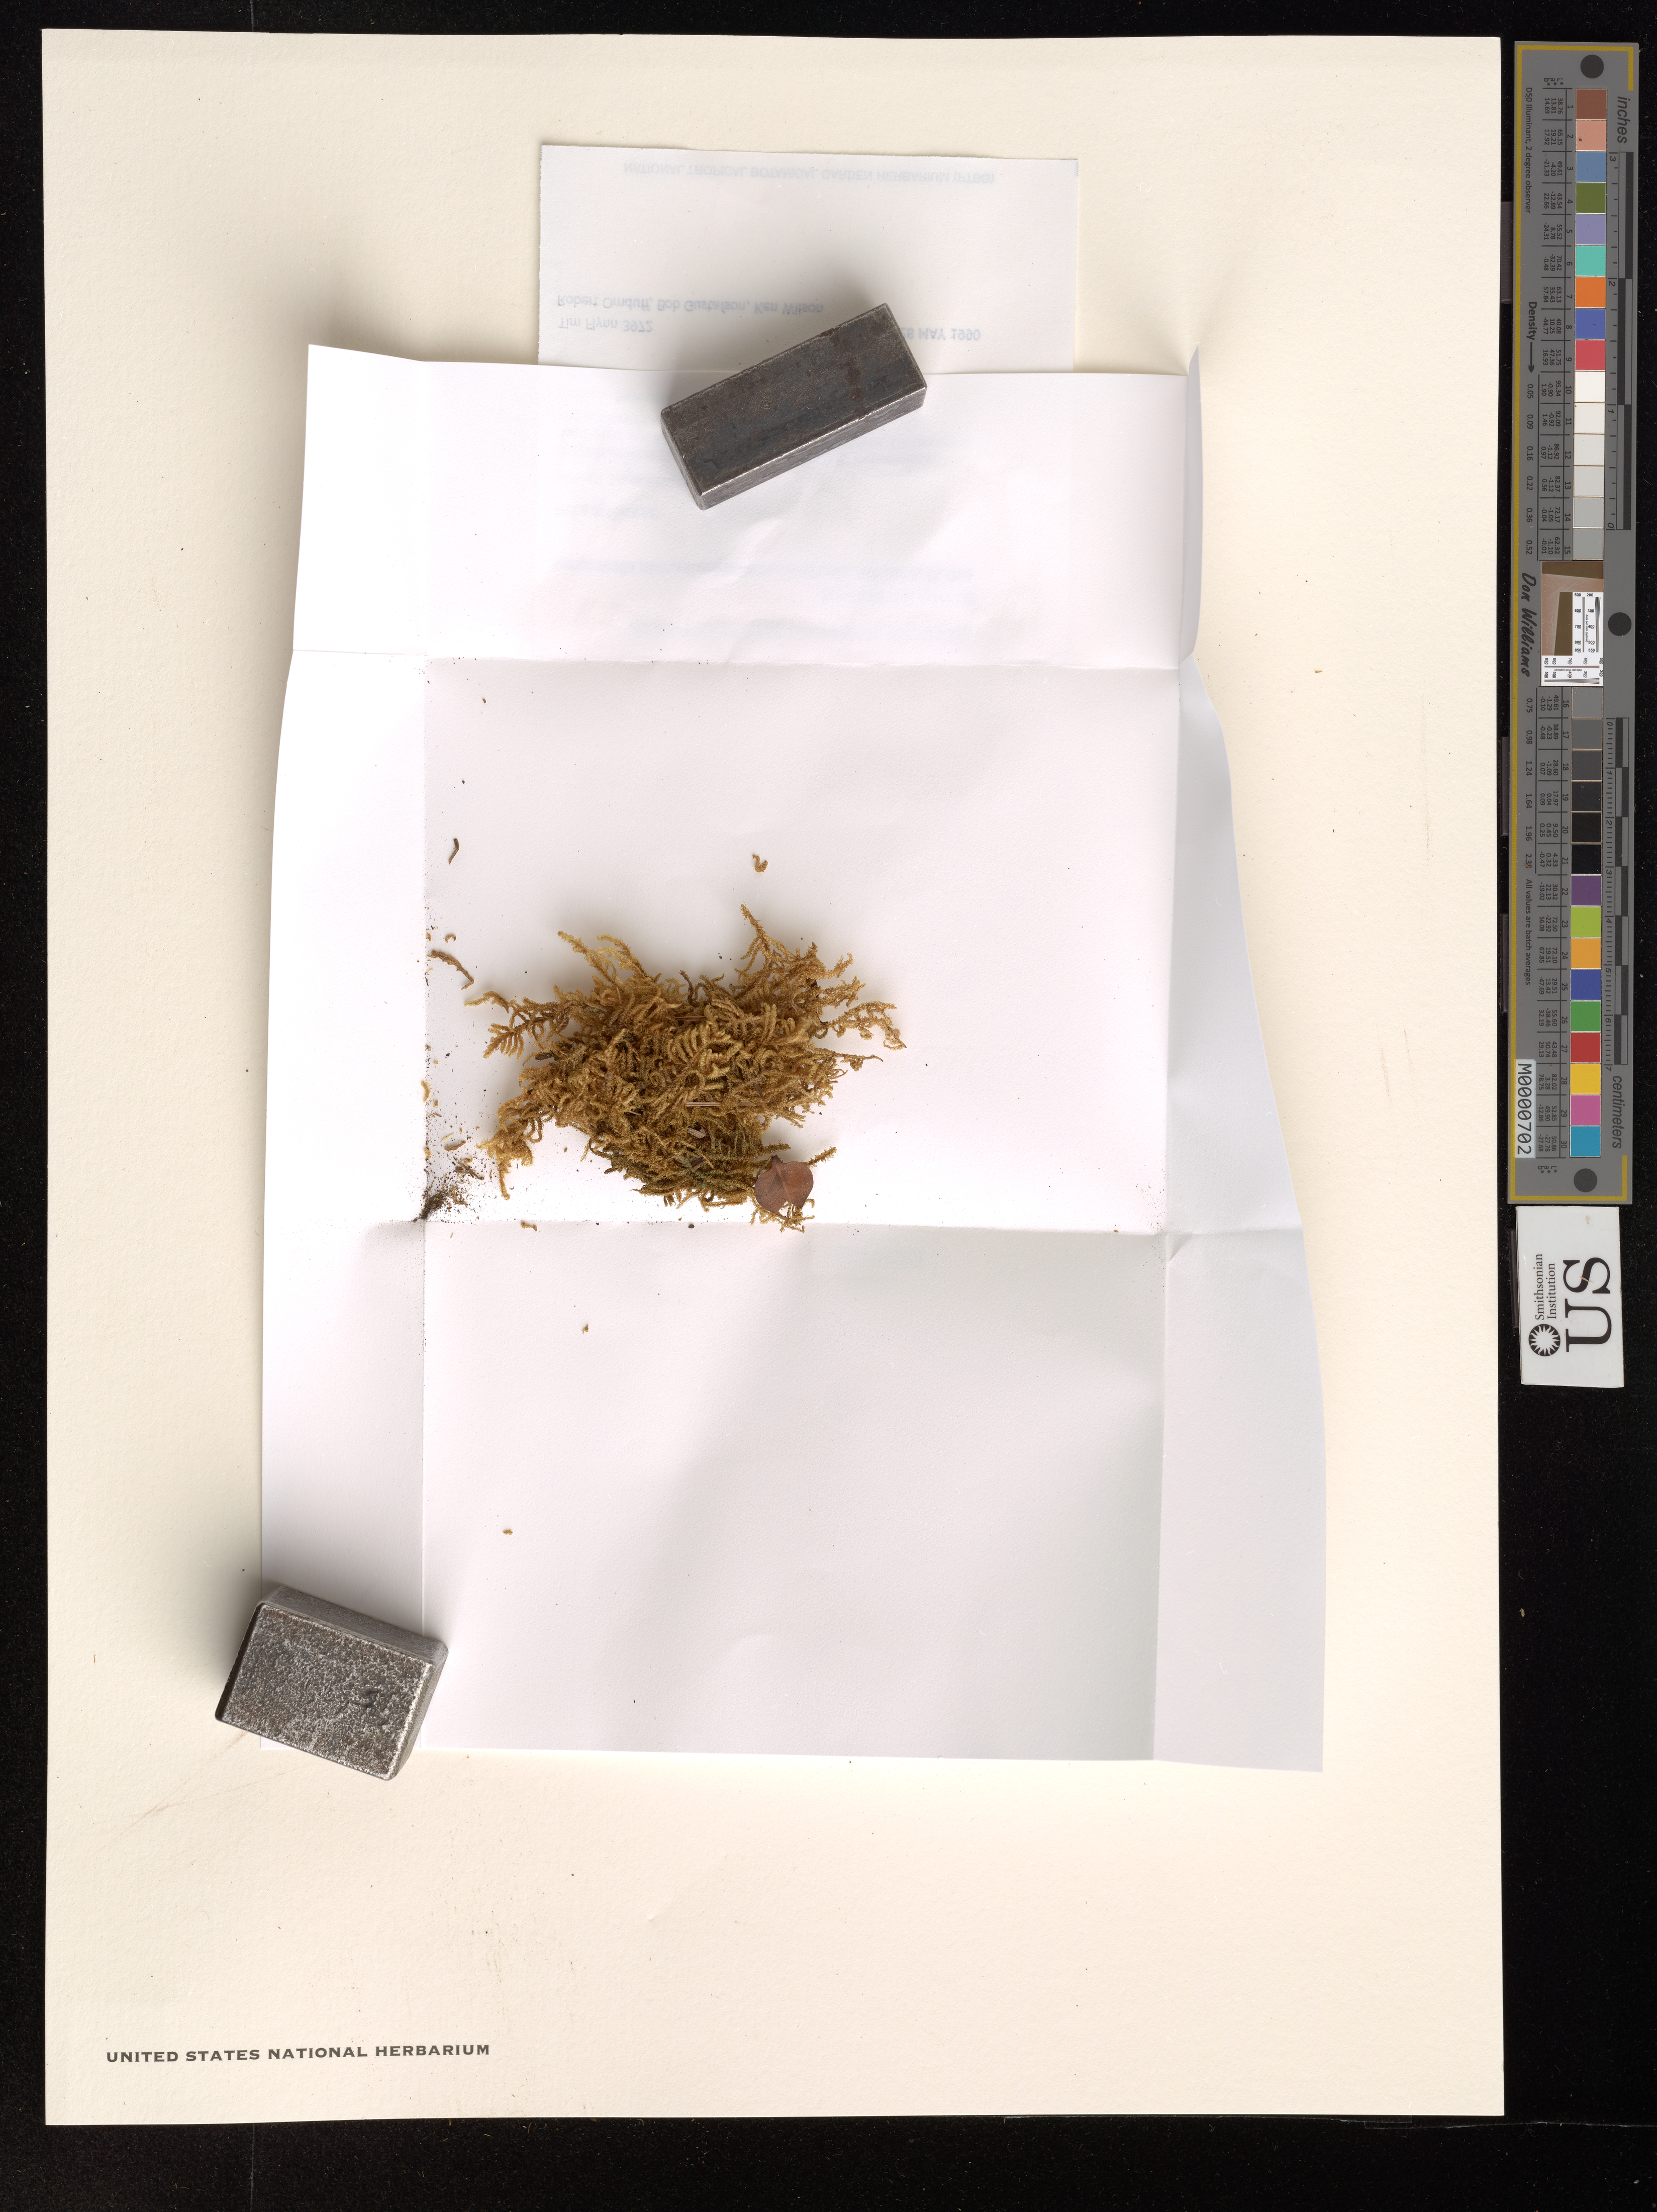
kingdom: Plantae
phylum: Bryophyta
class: Bryopsida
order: Hypnales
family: Pylaisiaceae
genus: Insomniella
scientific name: Insomniella plumaeforme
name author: (Wils.) Hedenäs et al.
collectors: T. Flynn, R. Ornduff, B. Gustafson & K. Wilson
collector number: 3972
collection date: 1990-05-28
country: United States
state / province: Hawaii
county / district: Hawaii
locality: The Hawaiian Islands. South Kohala District. Upper Hamakua Ditch Trail.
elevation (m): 1097